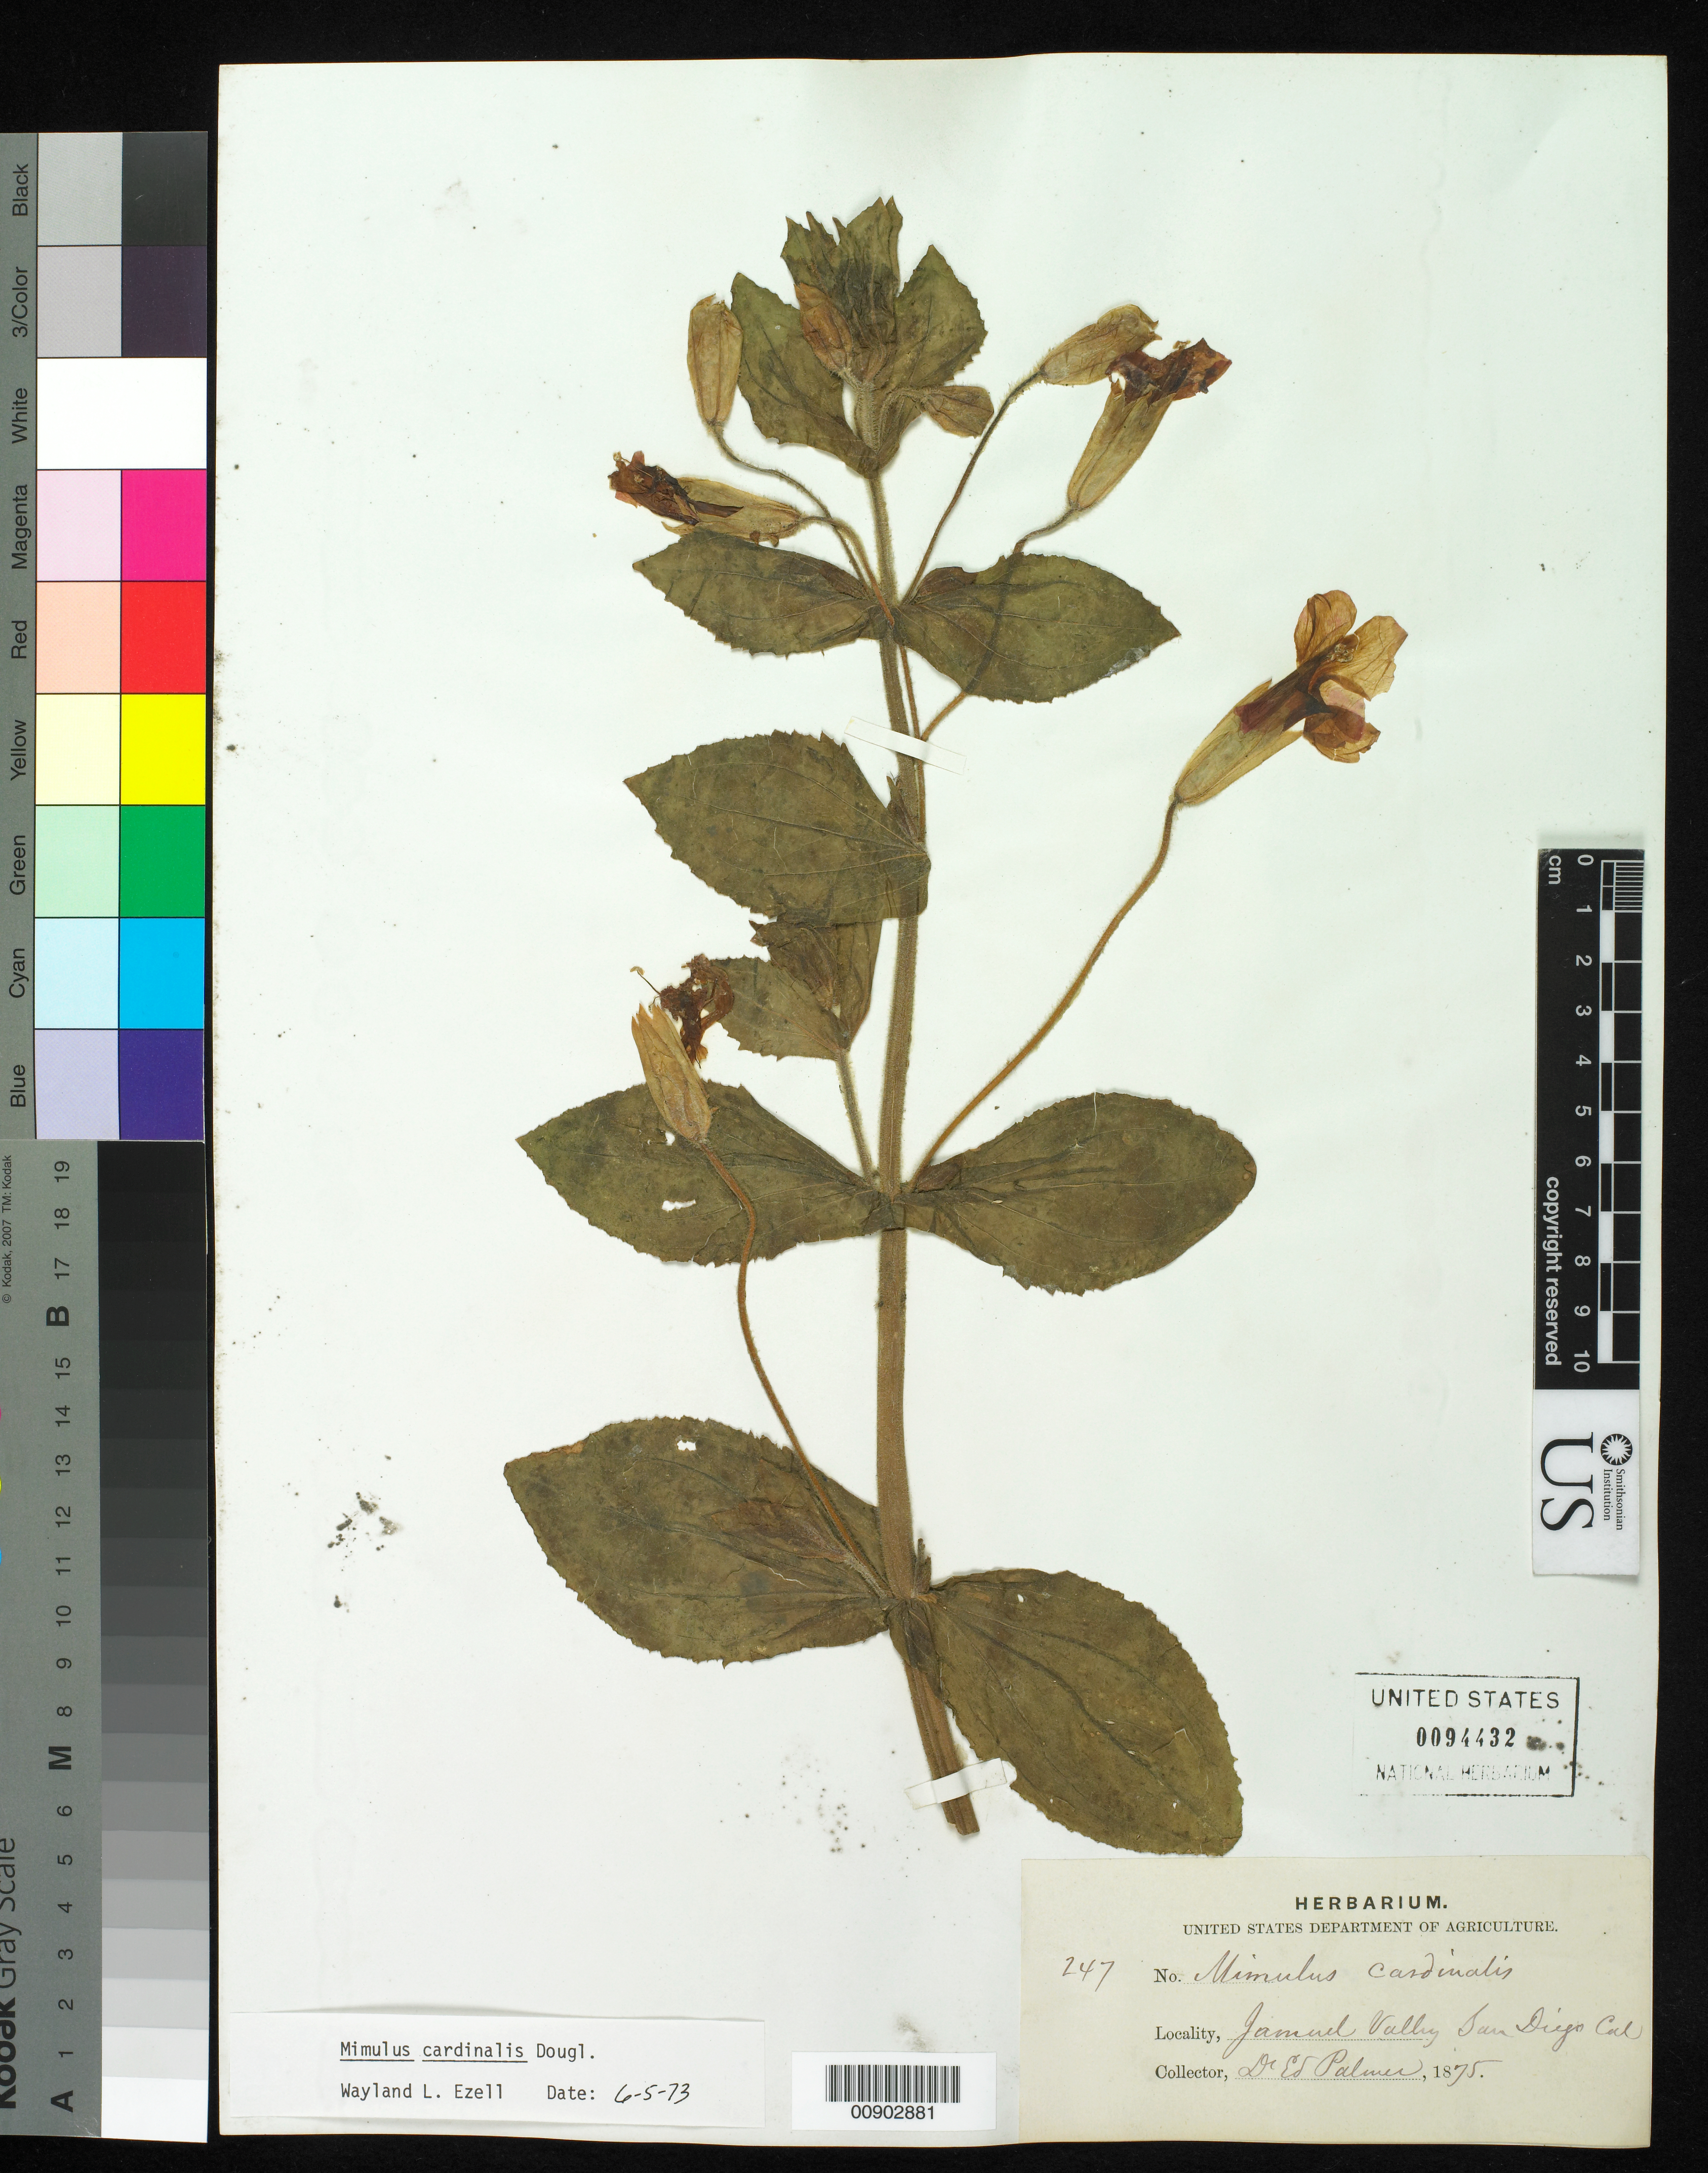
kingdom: Plantae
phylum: Tracheophyta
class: Magnoliopsida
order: Lamiales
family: Phrymaceae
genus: Mimulus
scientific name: Mimulus cardinalis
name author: Douglas ex Benth.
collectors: E. Palmer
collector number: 247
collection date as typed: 1875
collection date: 1875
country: United States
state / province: California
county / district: San Diego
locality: Jamul Valley, San Diego, California.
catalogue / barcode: US 94432